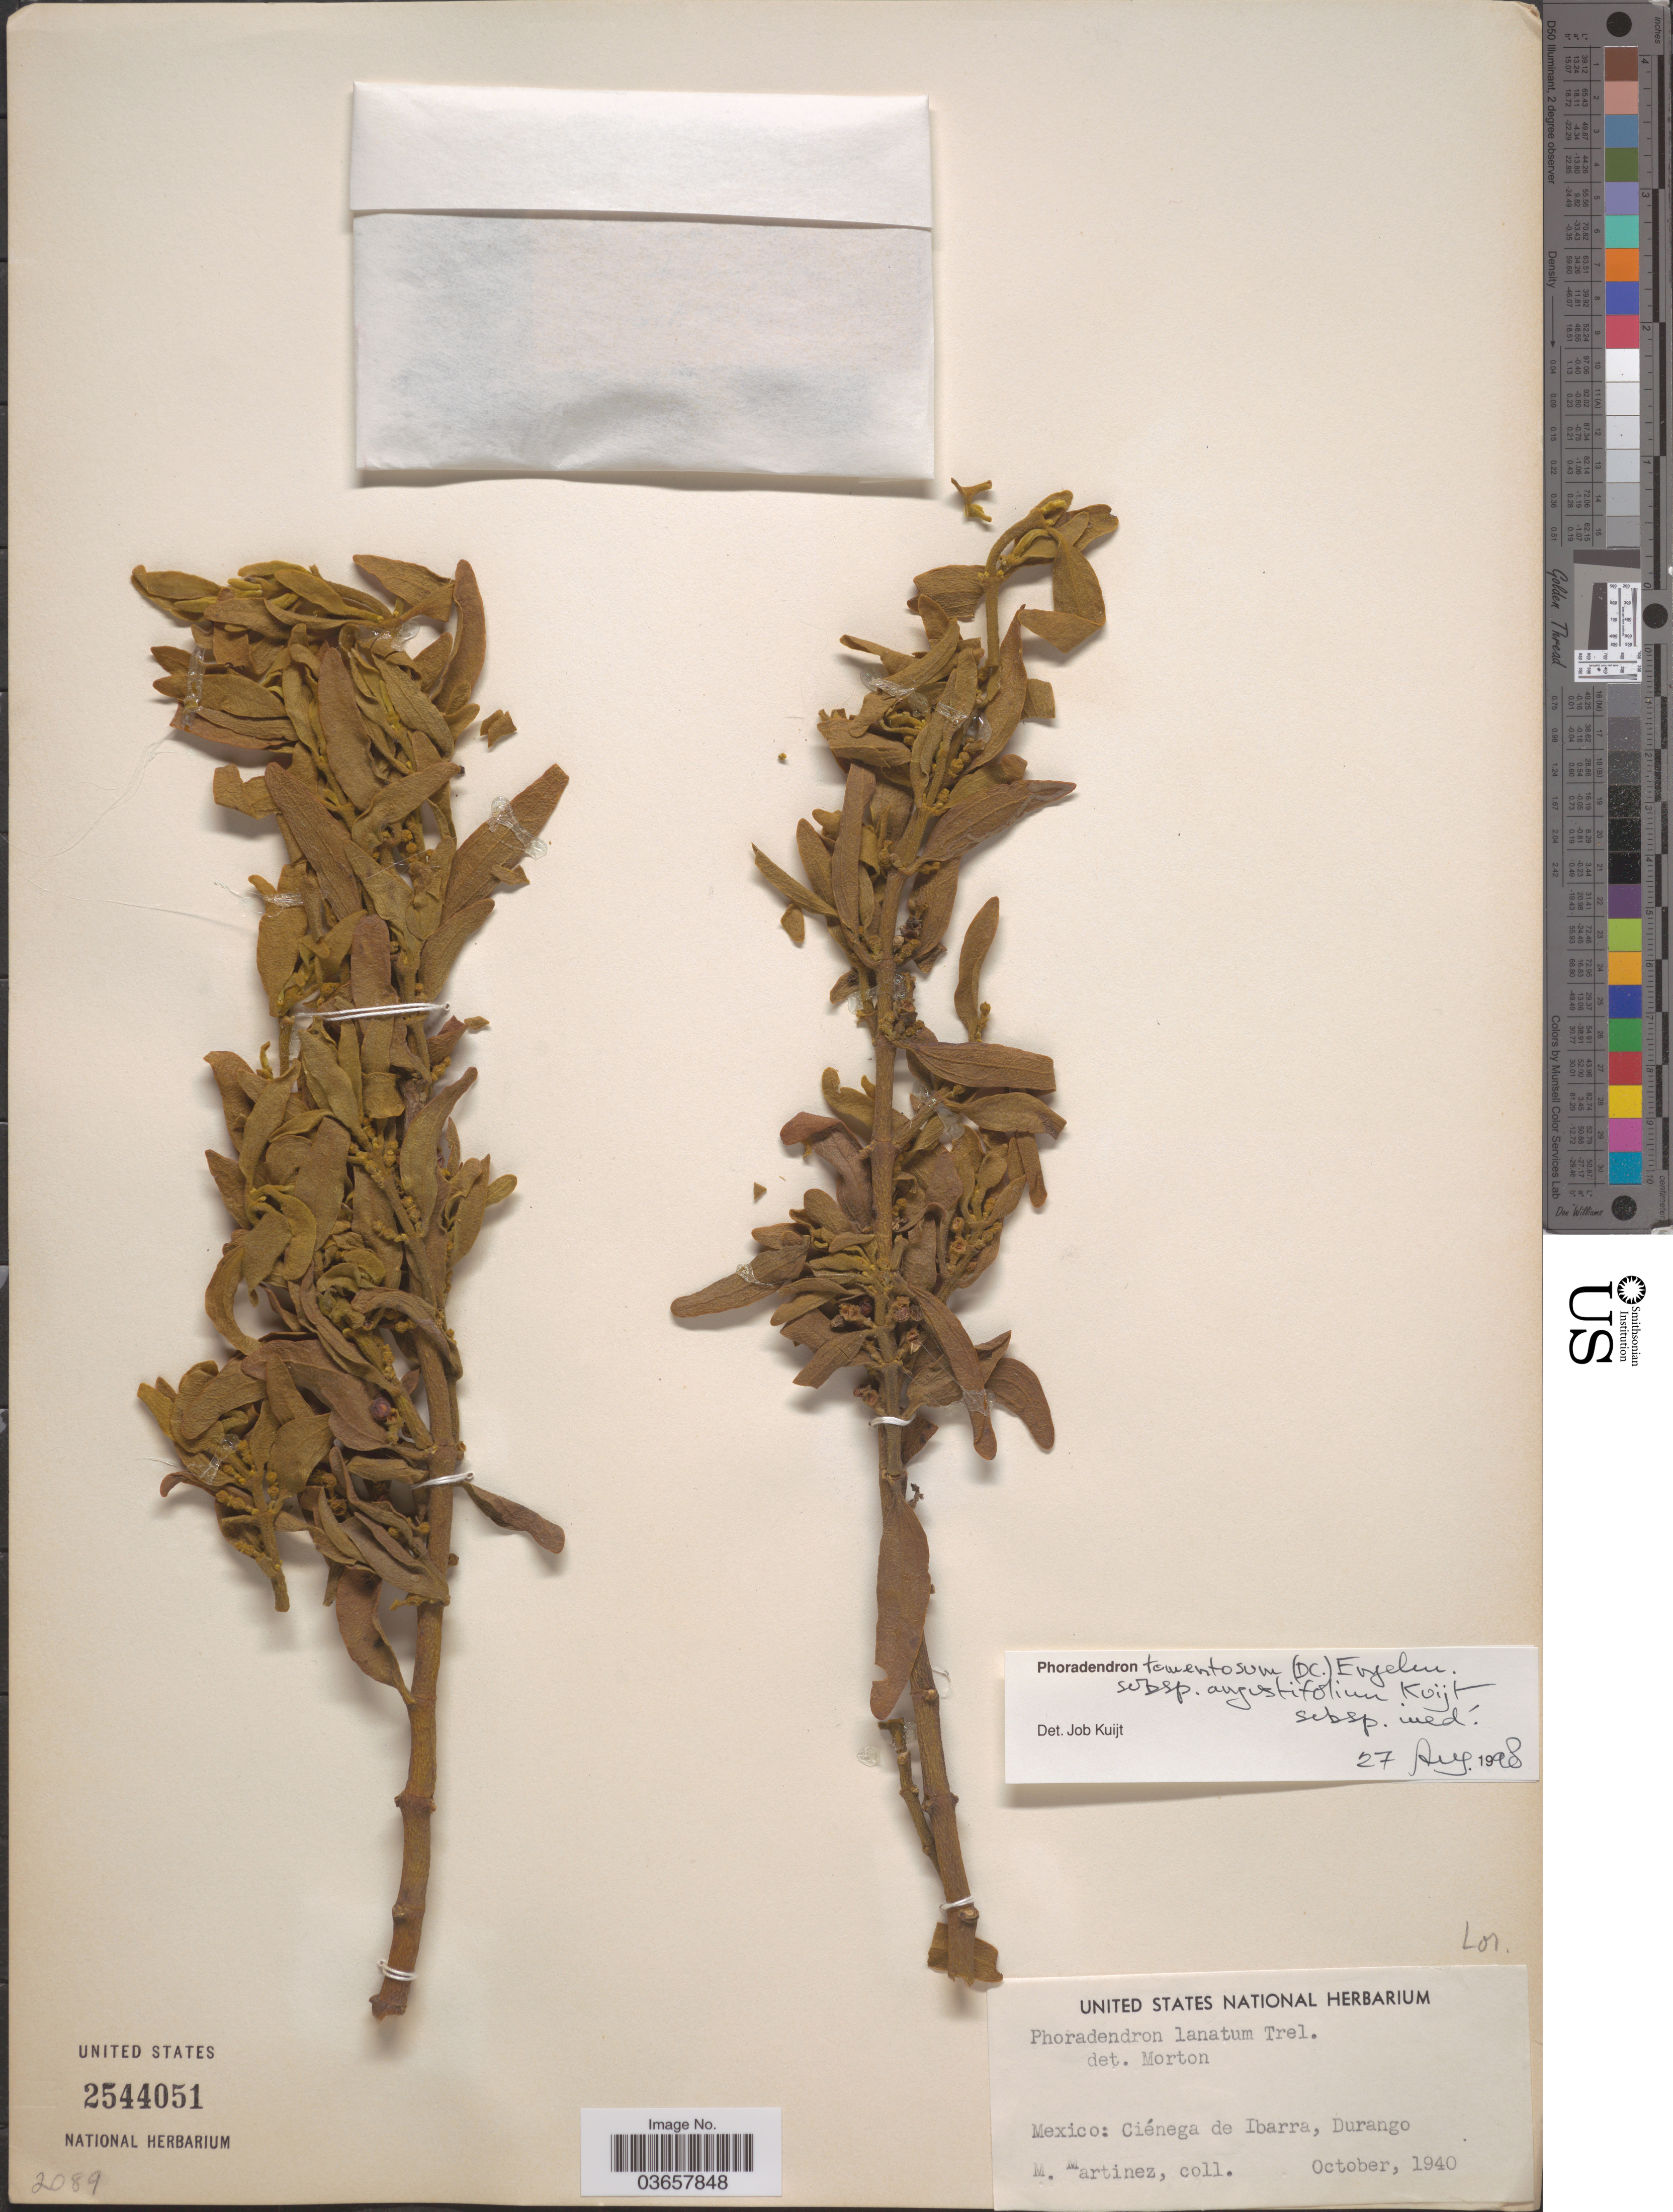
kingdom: Plantae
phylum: Tracheophyta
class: Magnoliopsida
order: Santalales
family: Viscaceae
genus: Phoradendron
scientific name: Phoradendron tomentosum subsp. angustifolium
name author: Kuijt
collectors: M. Martínez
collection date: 1940-10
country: Mexico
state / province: Durango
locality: Ciénega de Ibarra.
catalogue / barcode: US 2544051